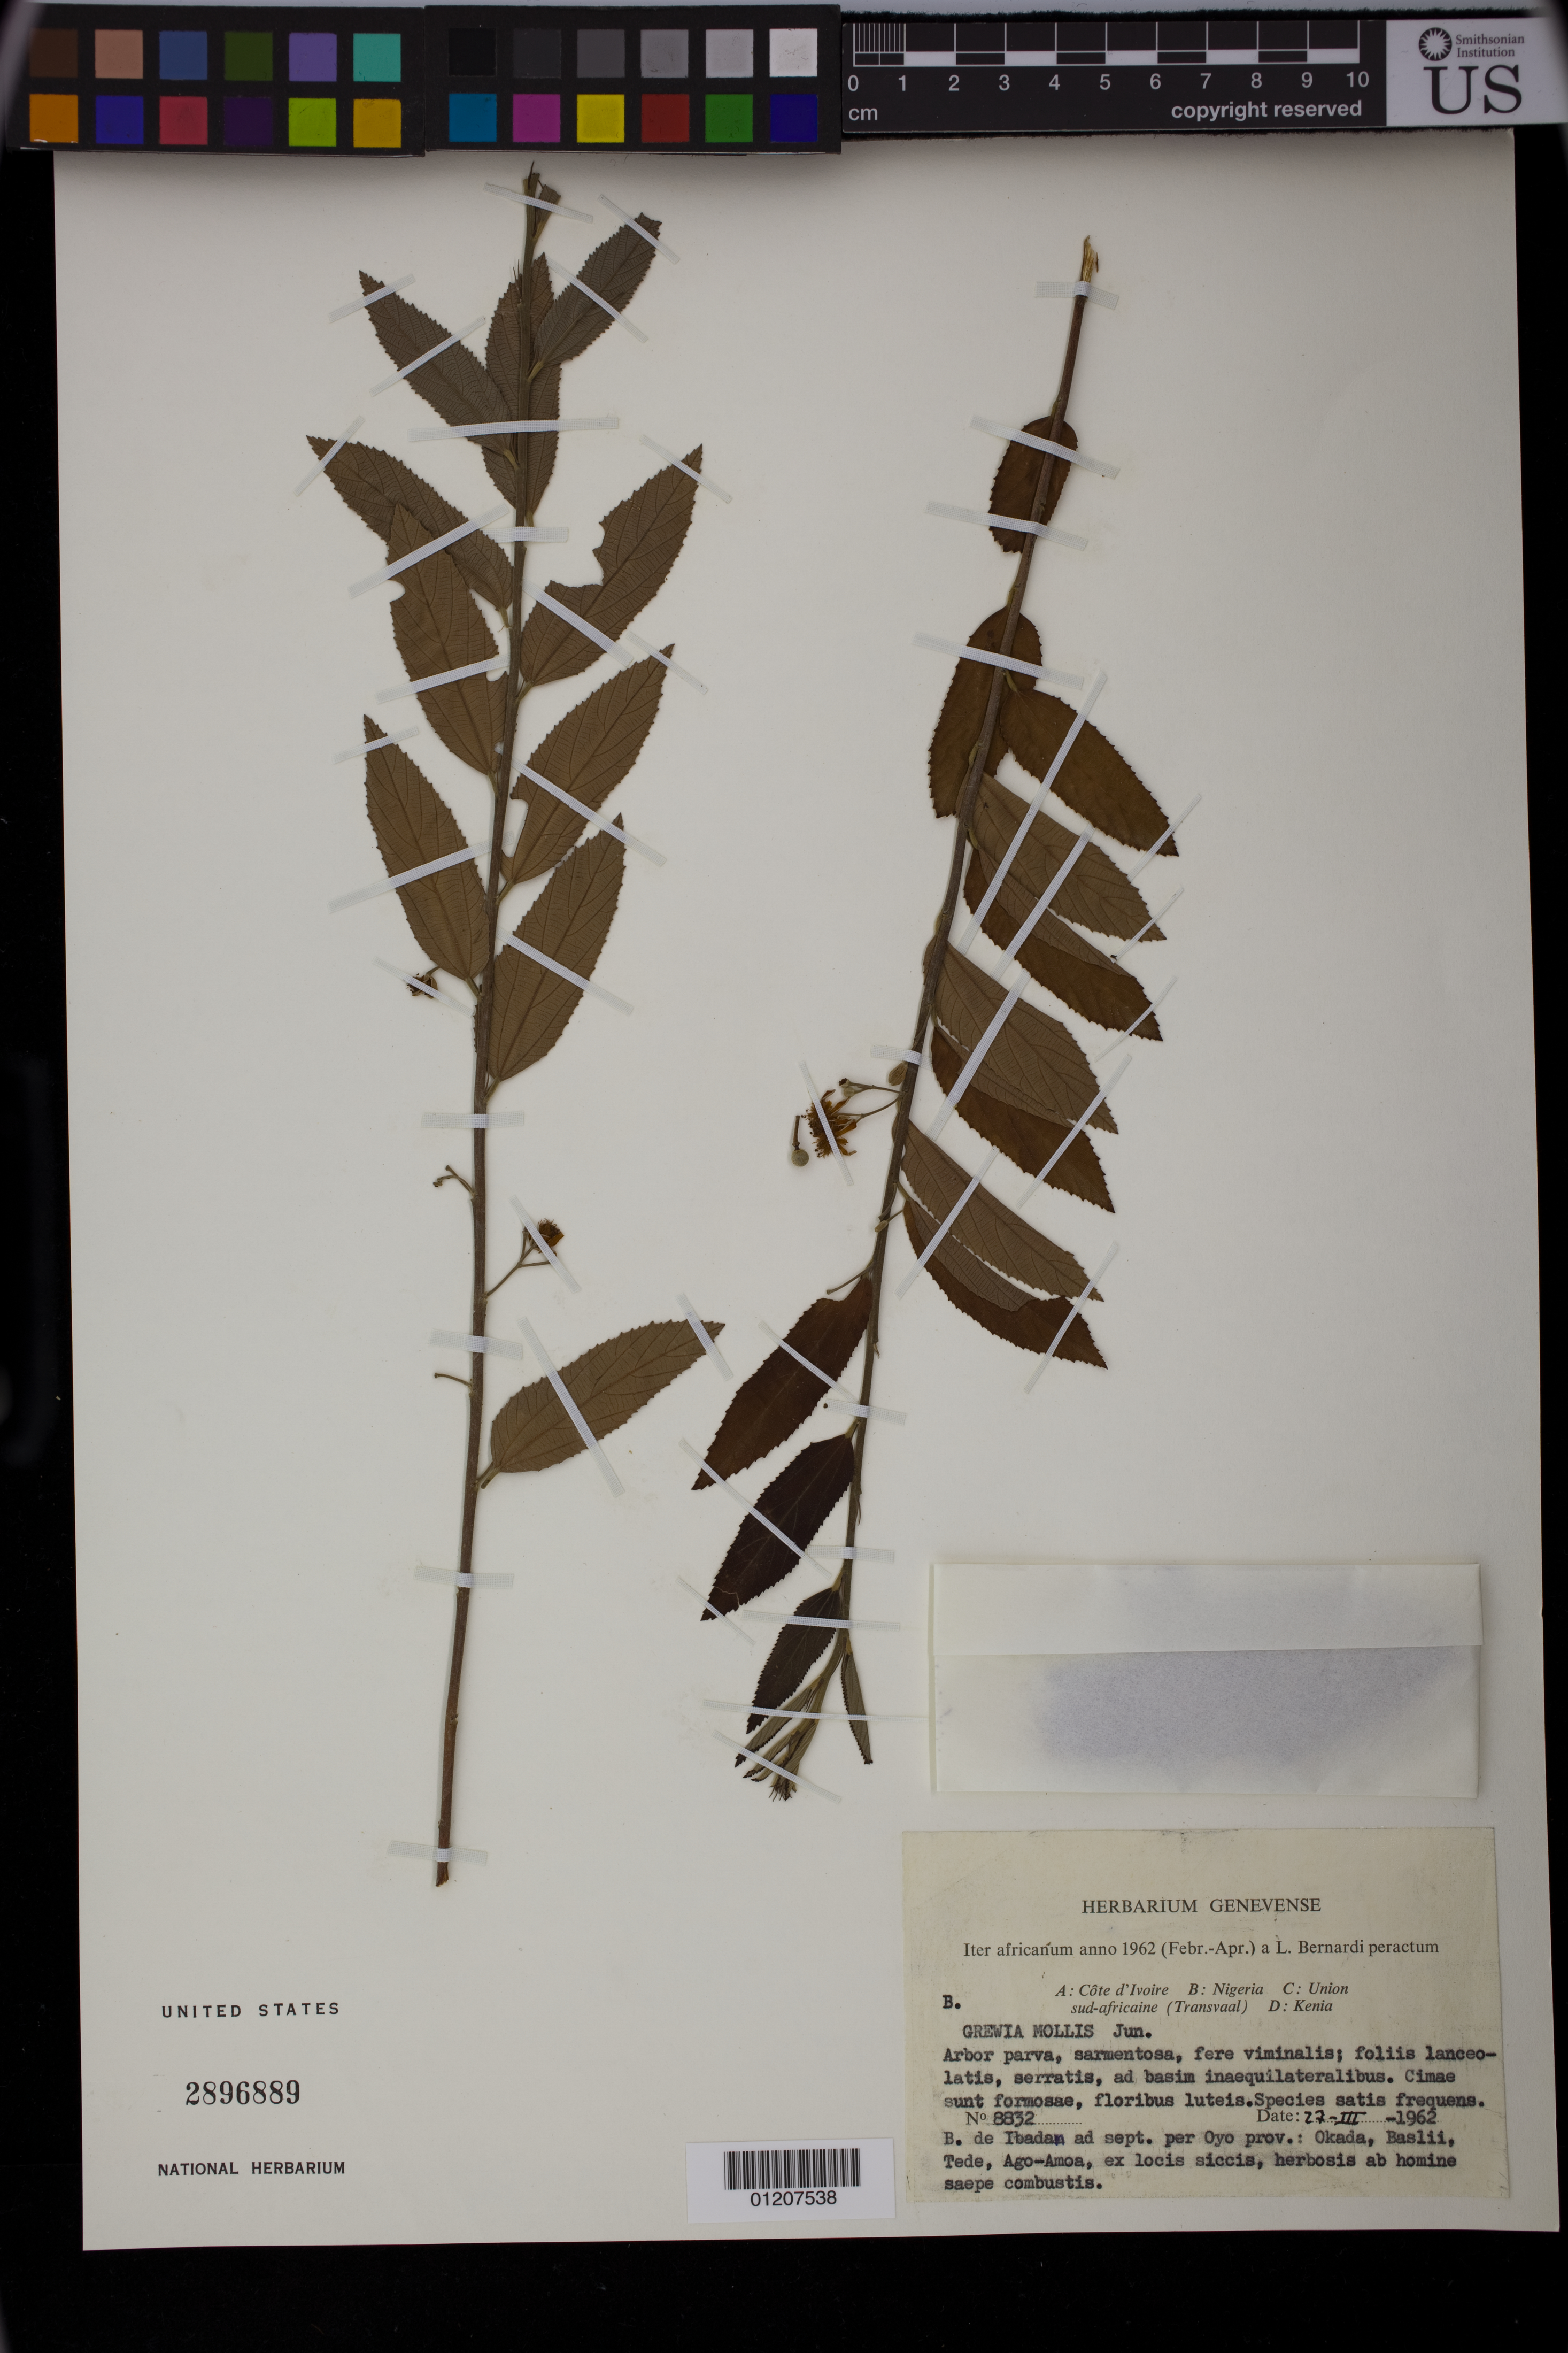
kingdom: Plantae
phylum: Tracheophyta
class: Magnoliopsida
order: Malvales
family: Malvaceae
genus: Grewia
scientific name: Grewia mollis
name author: Juss.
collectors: L. Bernardi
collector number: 8832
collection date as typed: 27 Mar 1962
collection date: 1962-03-27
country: Nigeria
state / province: Oyo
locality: B. de Ibadan ad sept. per Oyo prov.: Okada, Baslii, Tede, Ago-Amoa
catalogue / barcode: US 2896889